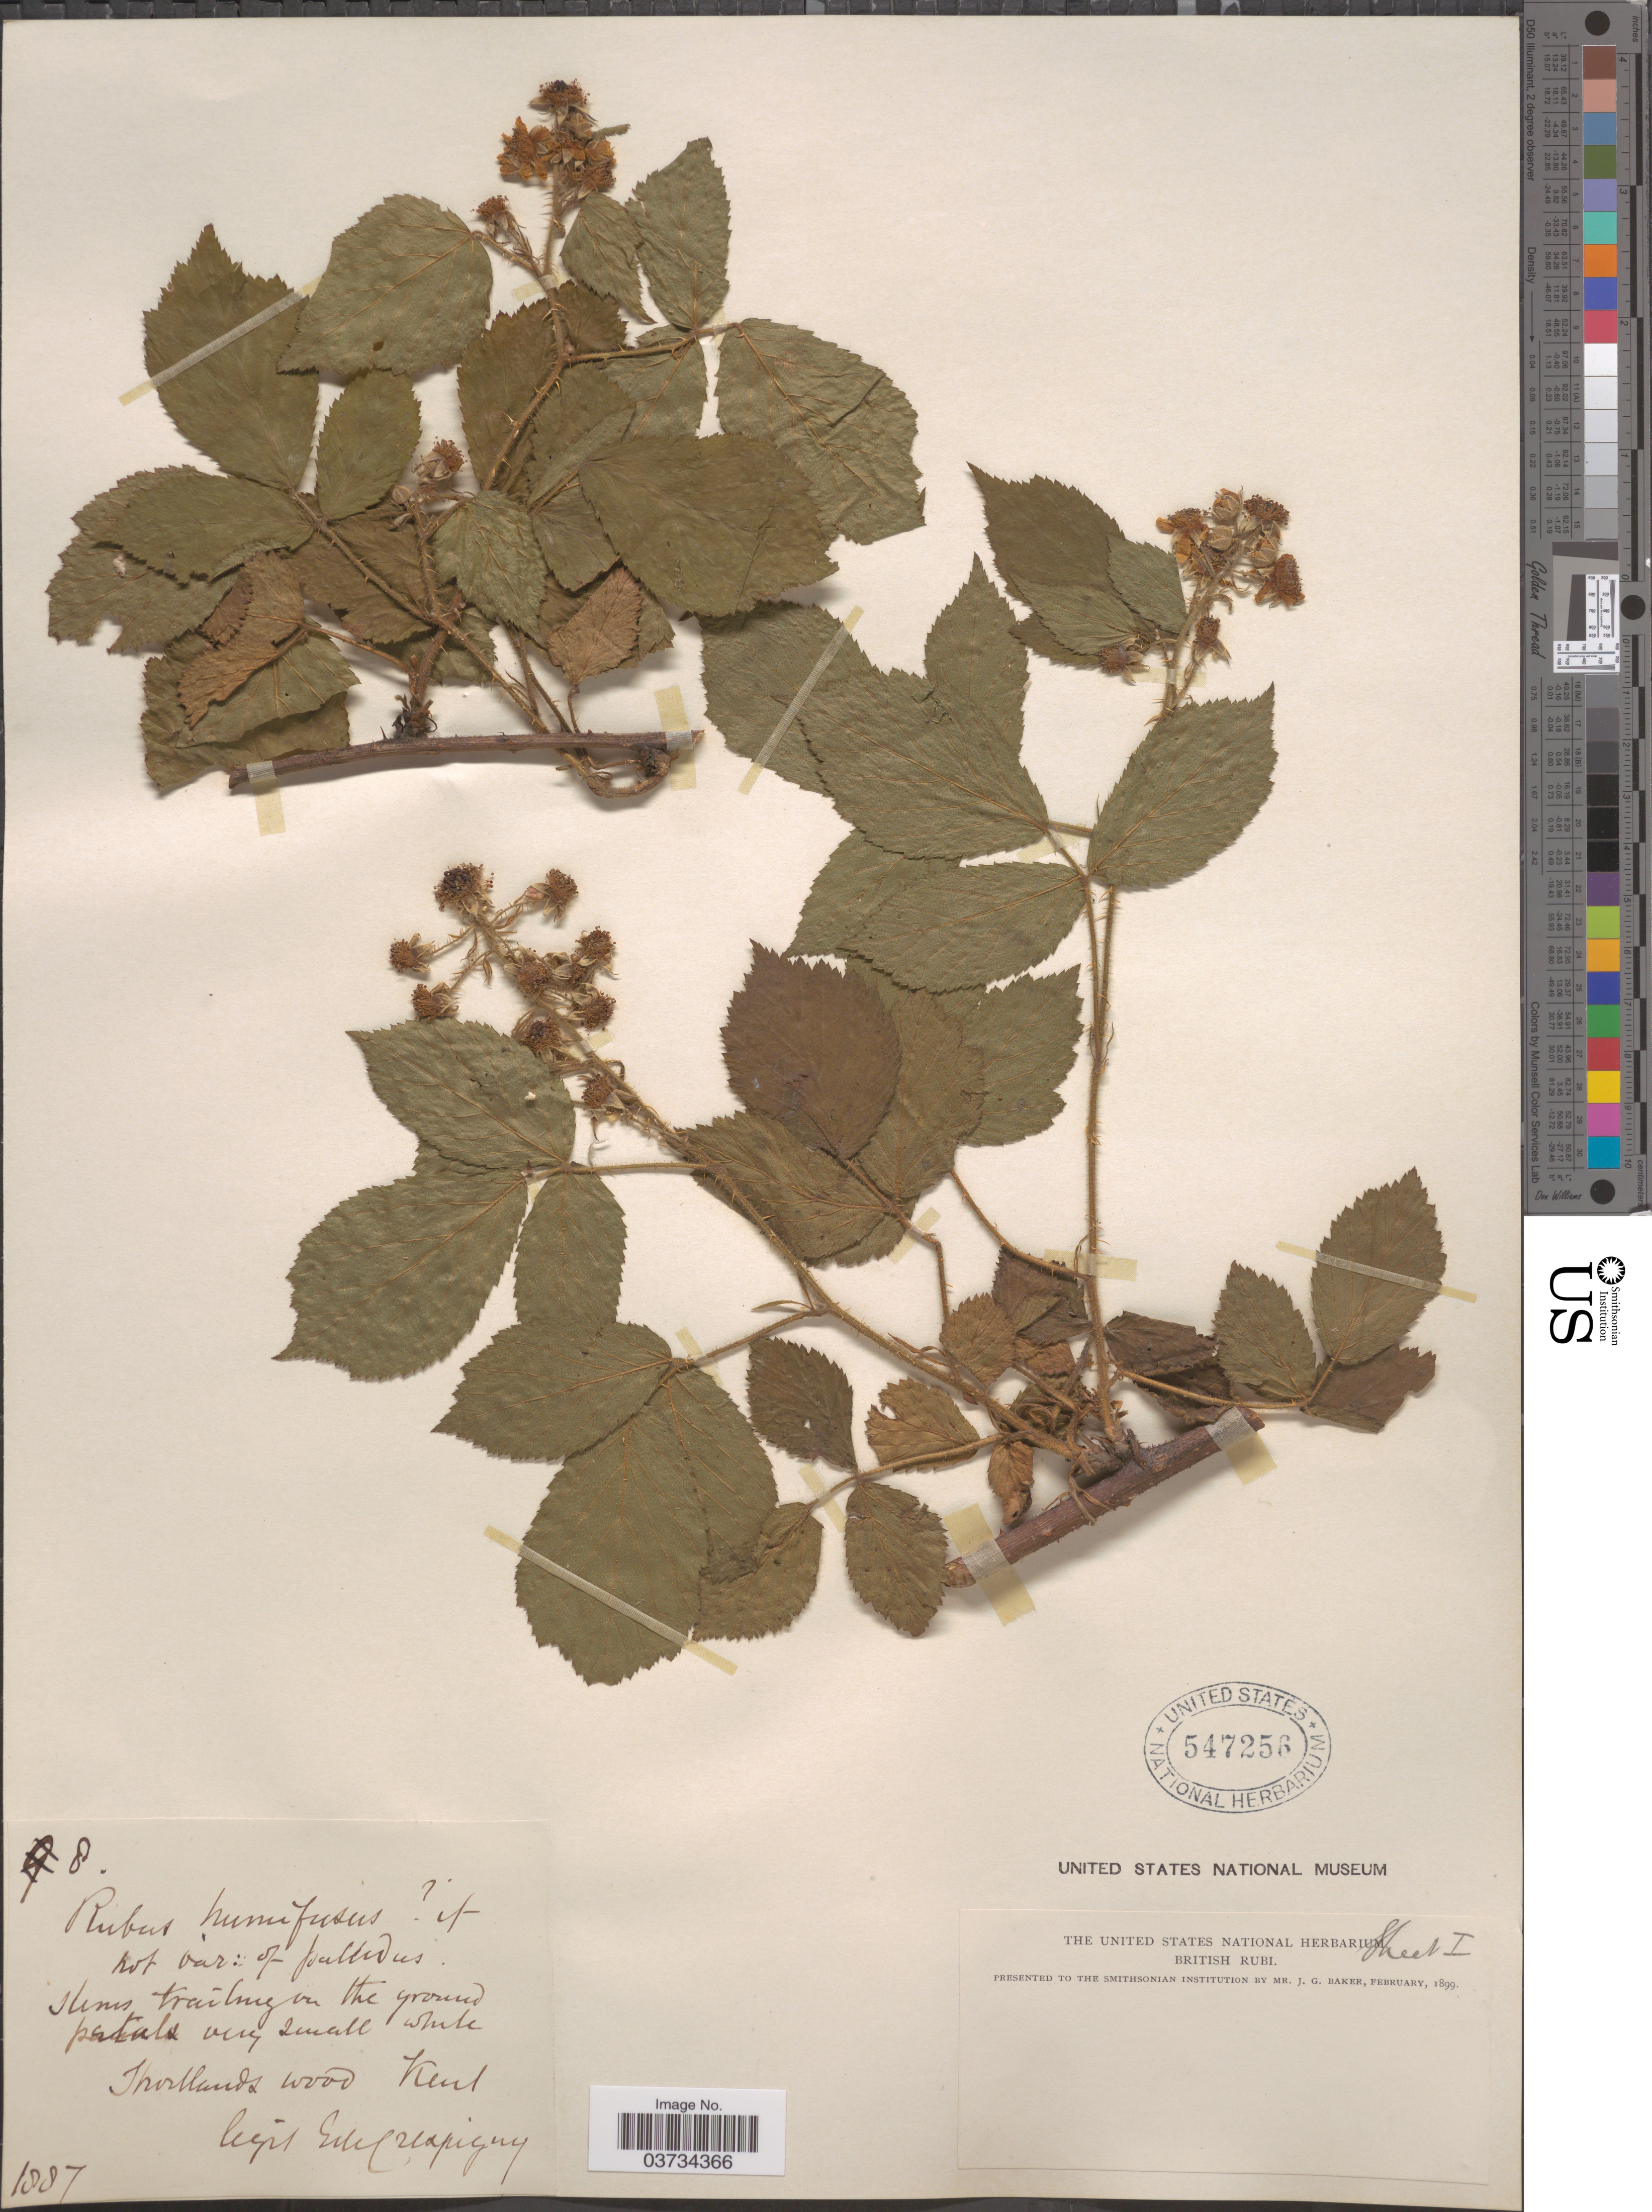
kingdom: Plantae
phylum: Tracheophyta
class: Magnoliopsida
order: Rosales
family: Rosaceae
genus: Rubus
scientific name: Rubus euryanthemus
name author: W.C.R. Watson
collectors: E. de Crespigny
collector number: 8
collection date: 1887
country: United Kingdom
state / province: England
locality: Shortlands wood Kent.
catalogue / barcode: US 547256